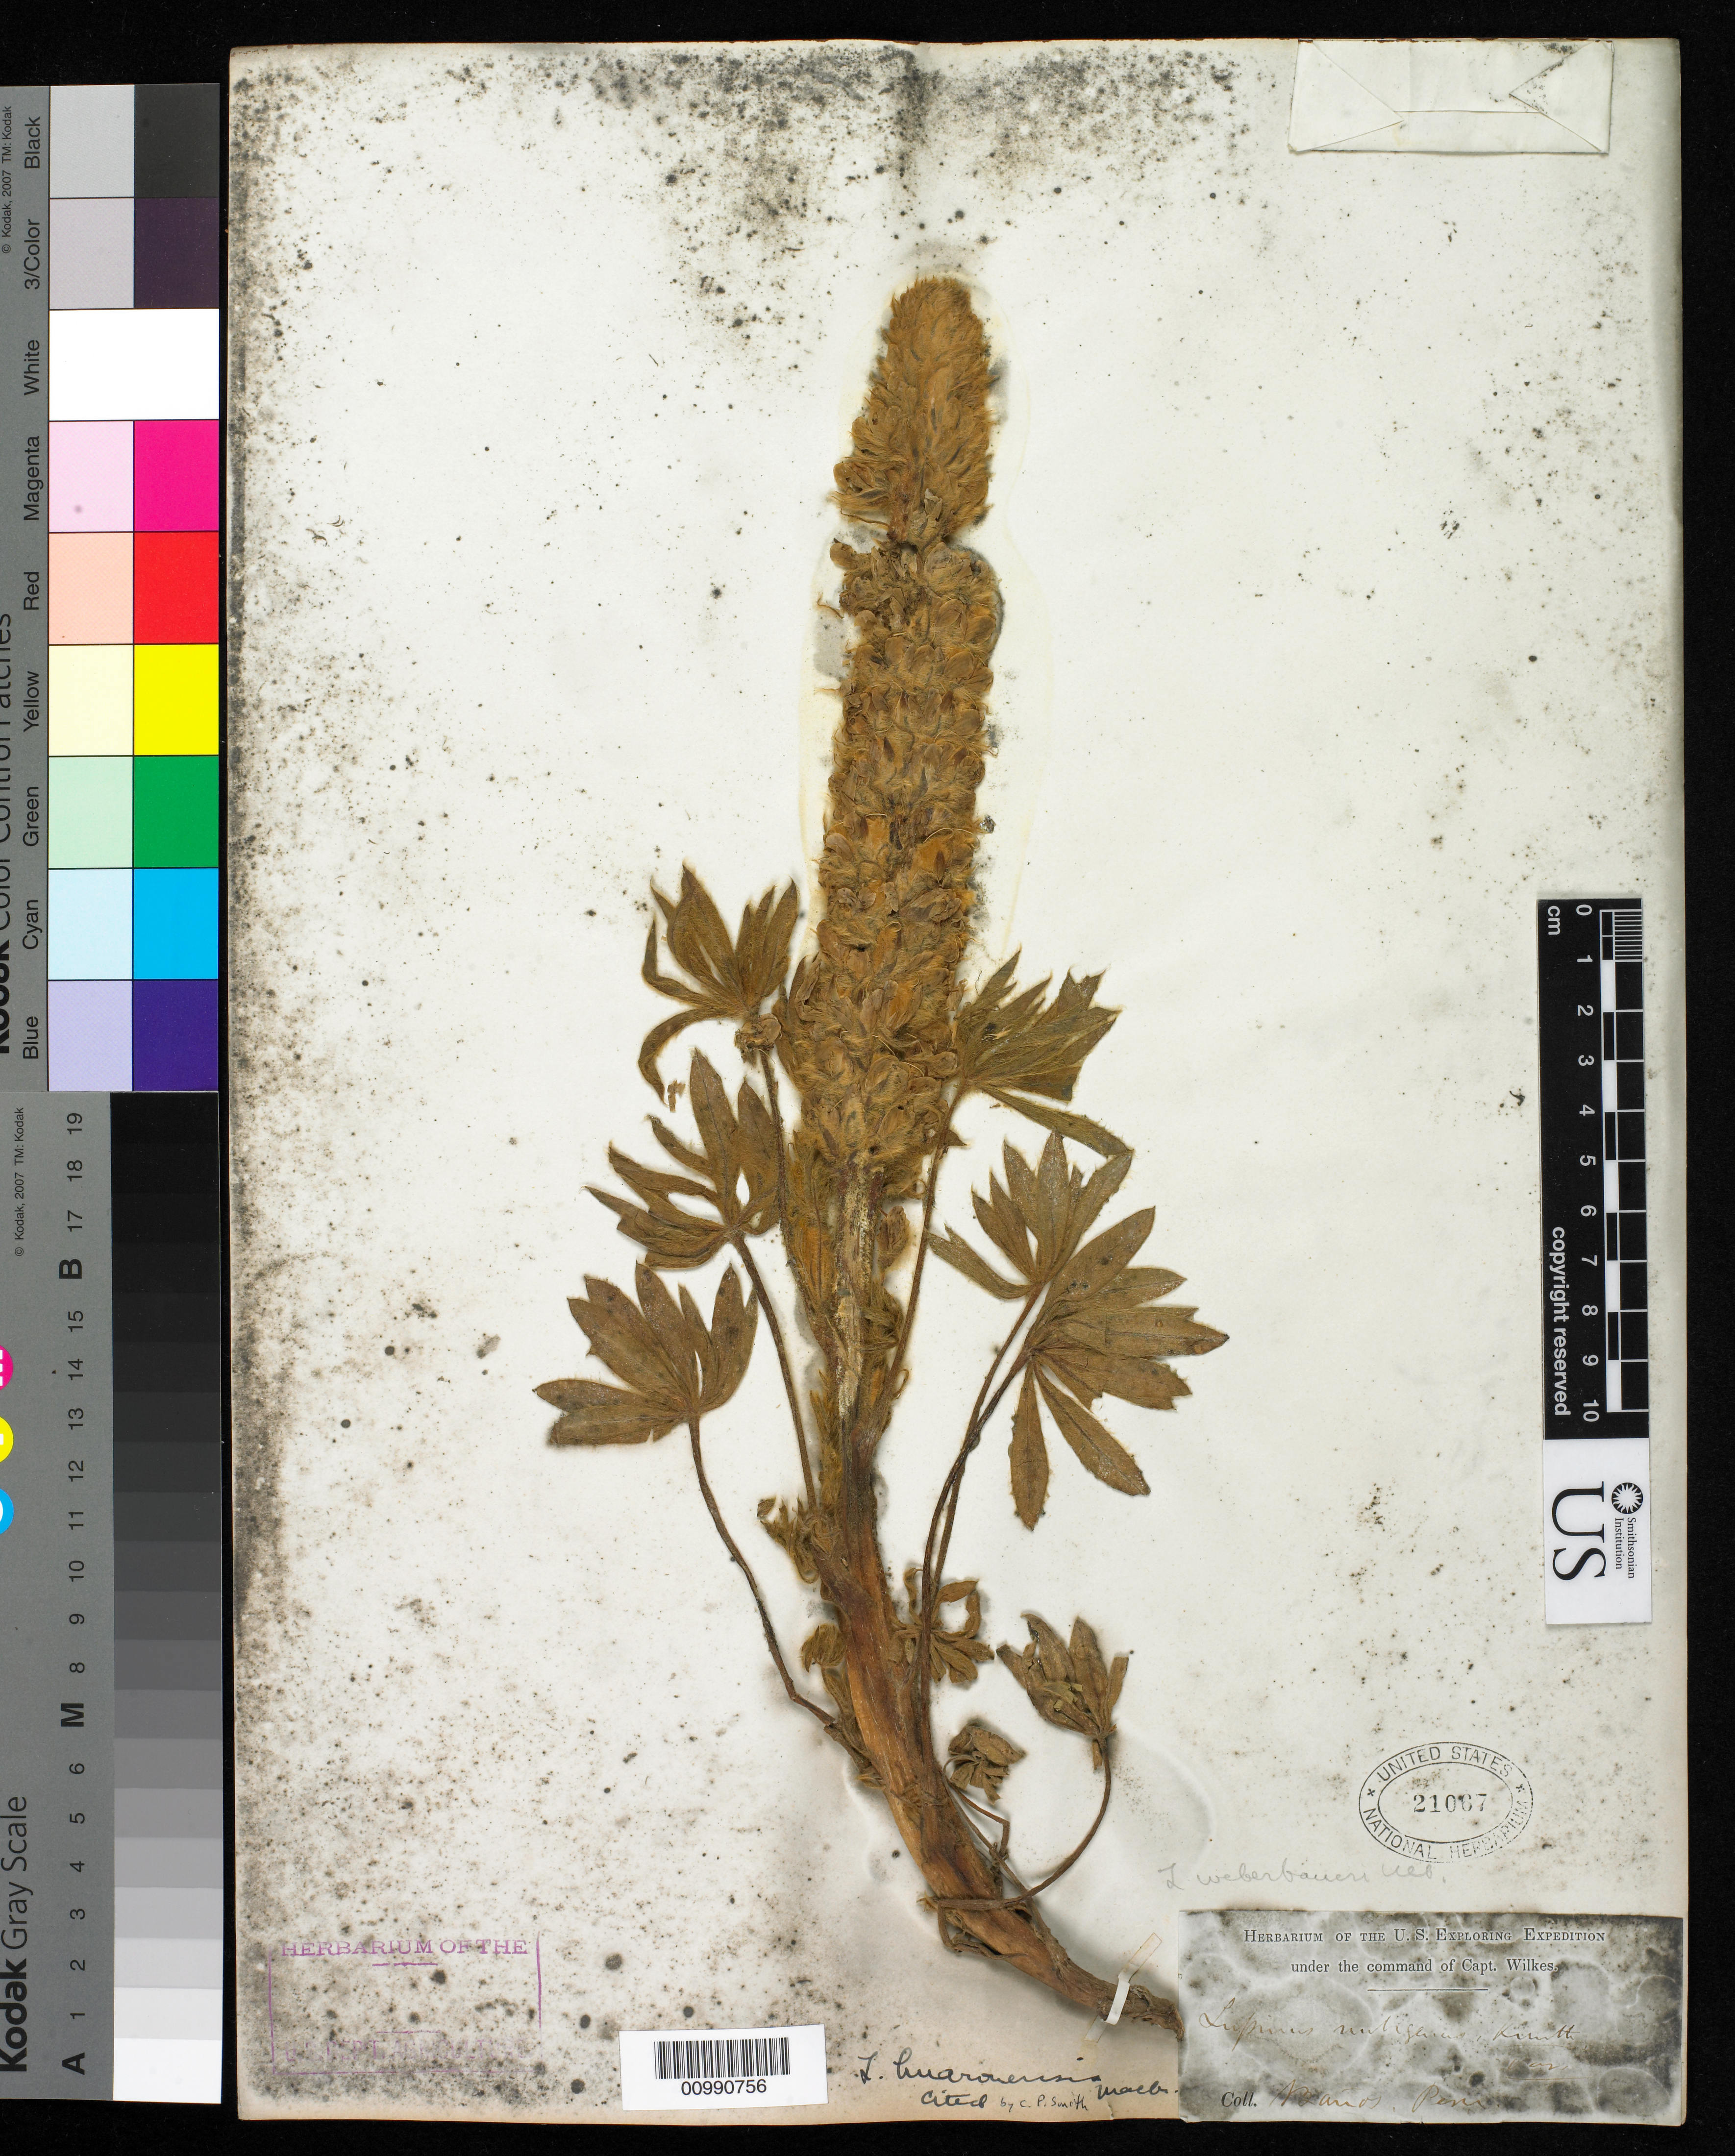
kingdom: Plantae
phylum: Tracheophyta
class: Magnoliopsida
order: Fabales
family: Fabaceae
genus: Lupinus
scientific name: Lupinus huaronensis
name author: J.F. Macbr.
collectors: Wilkes Explor. Exped.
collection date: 1838/1842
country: Peru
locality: Banos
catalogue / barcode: US 21067